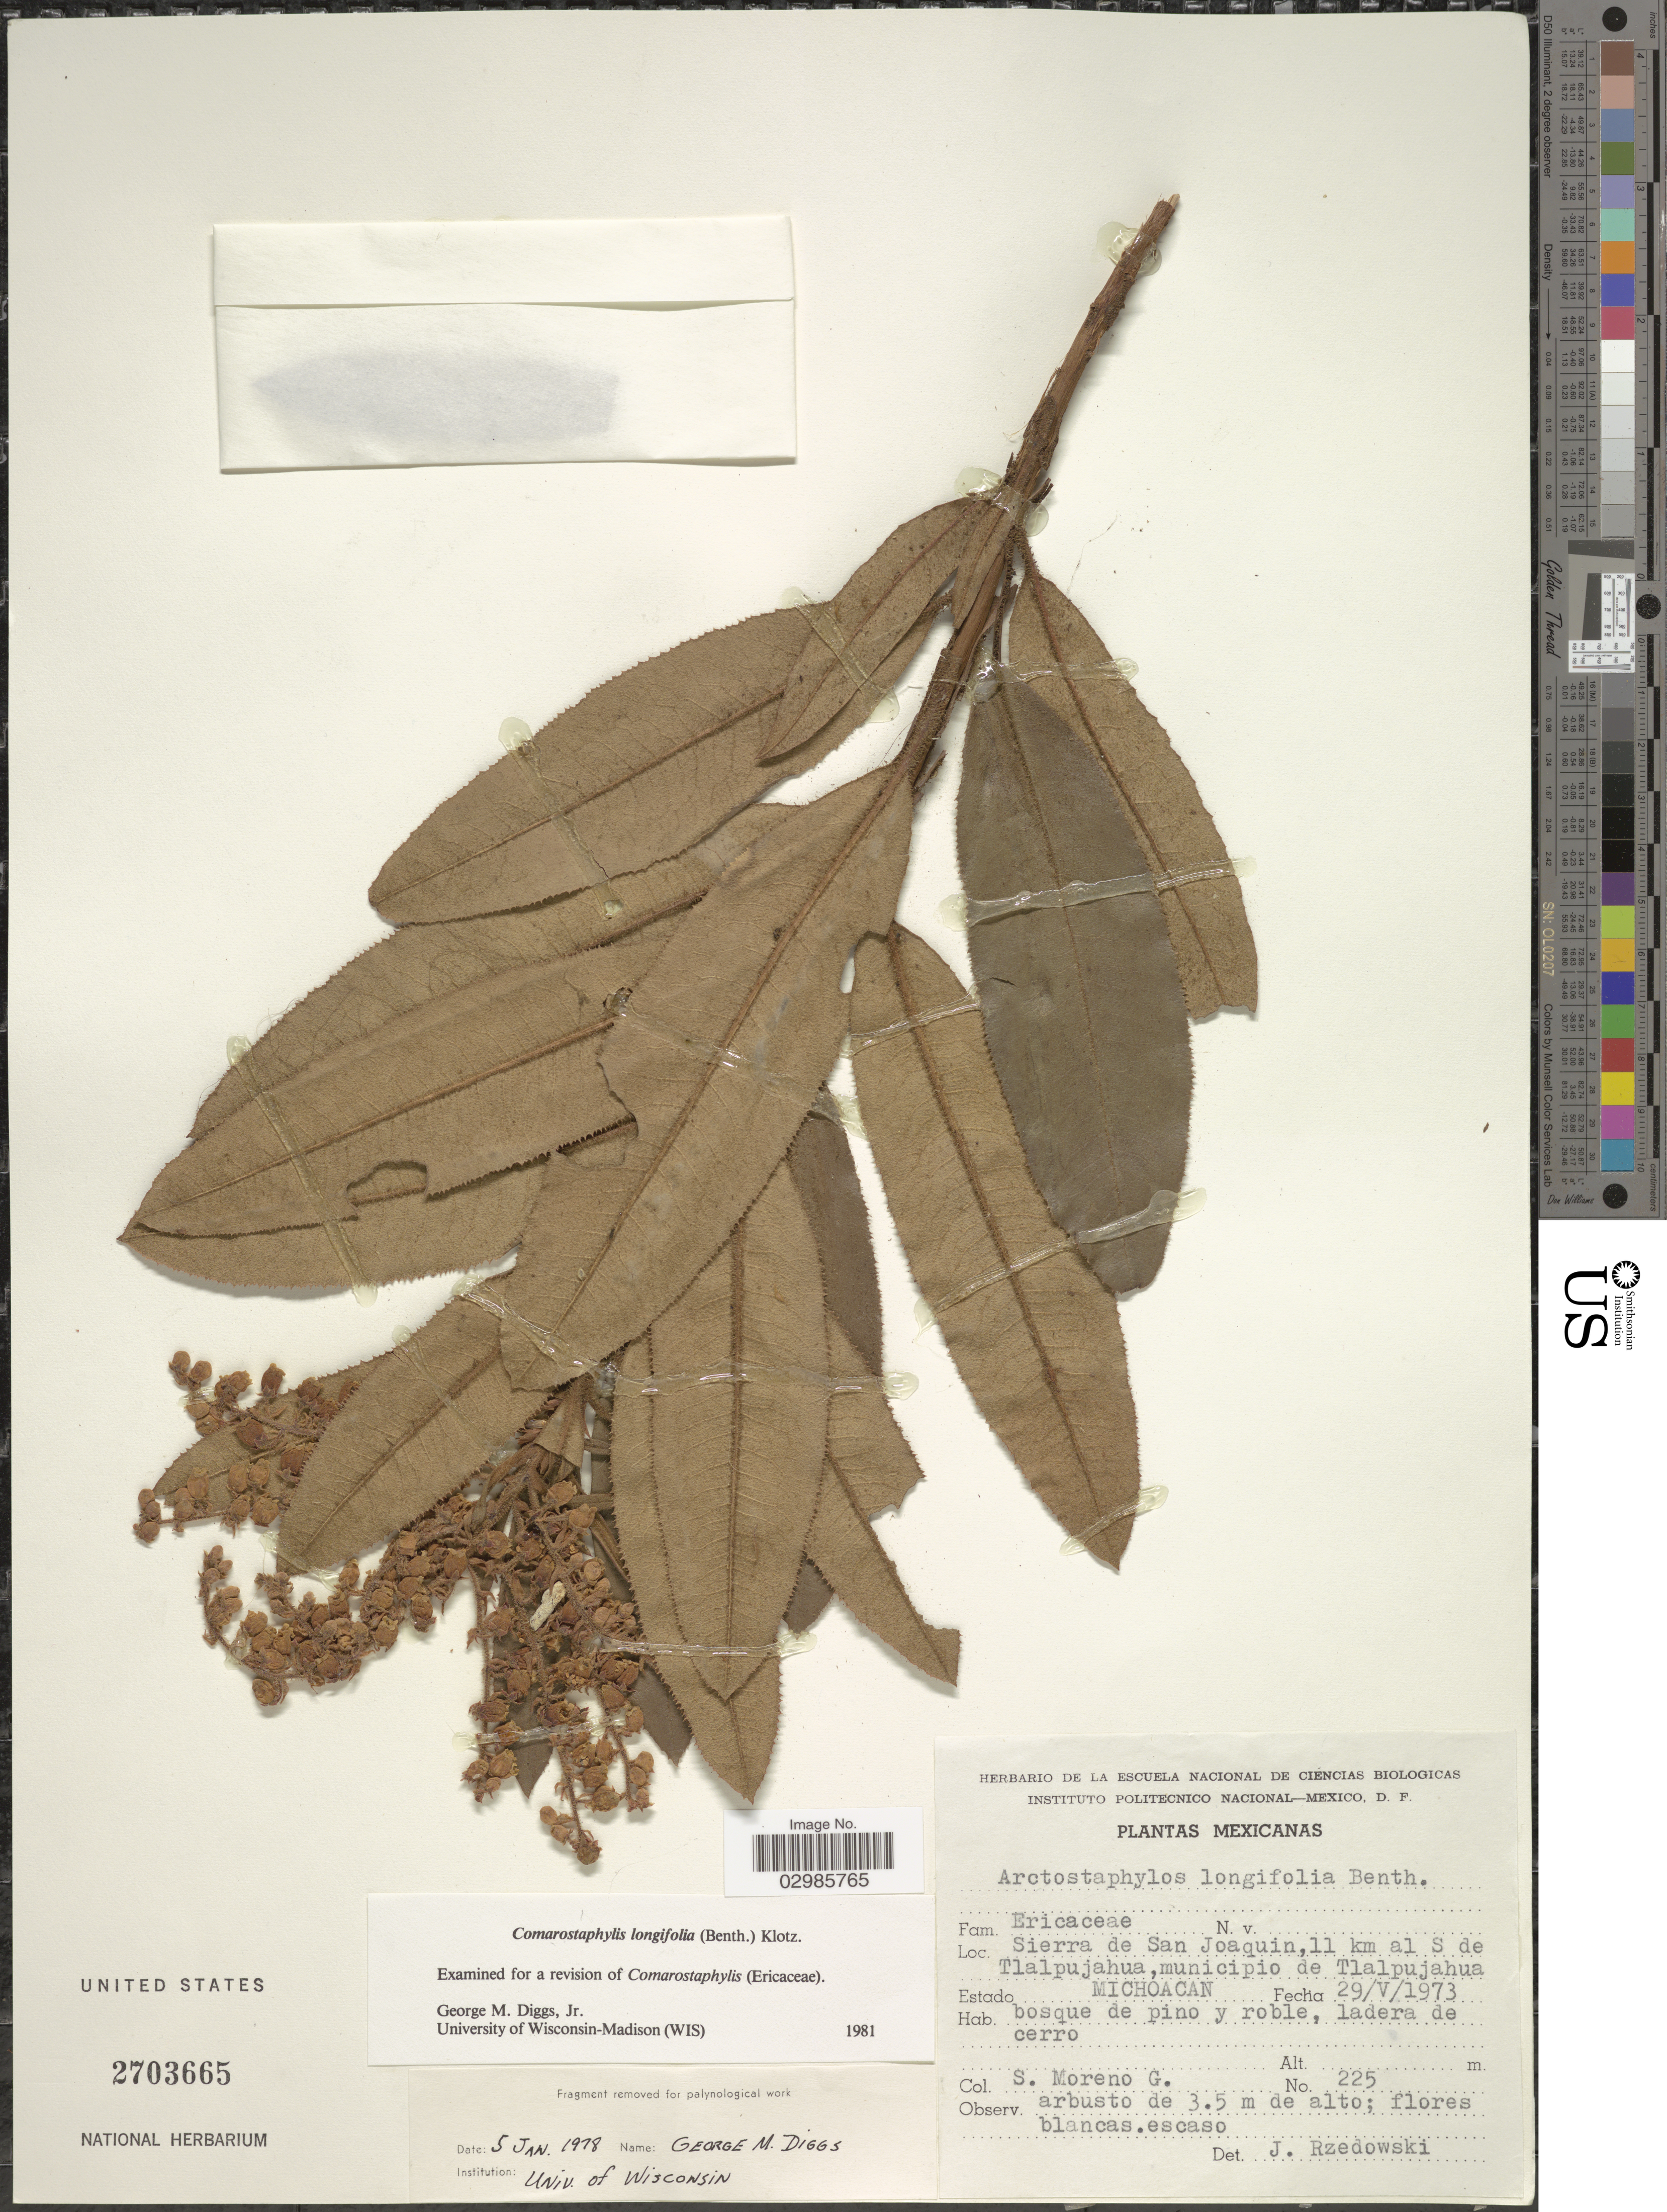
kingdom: Plantae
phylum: Tracheophyta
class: Magnoliopsida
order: Ericales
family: Ericaceae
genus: Comarostaphylis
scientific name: Comarostaphylis longifolia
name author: (Benth.) Klotzsch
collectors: Moreno G., S.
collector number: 225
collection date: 1973-05-29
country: Mexico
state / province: Michoacán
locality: Sierra de San Joaquin, 11 km al S de Tlalpujahua, municipio de Tlalpujahua.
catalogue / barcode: US 2703665